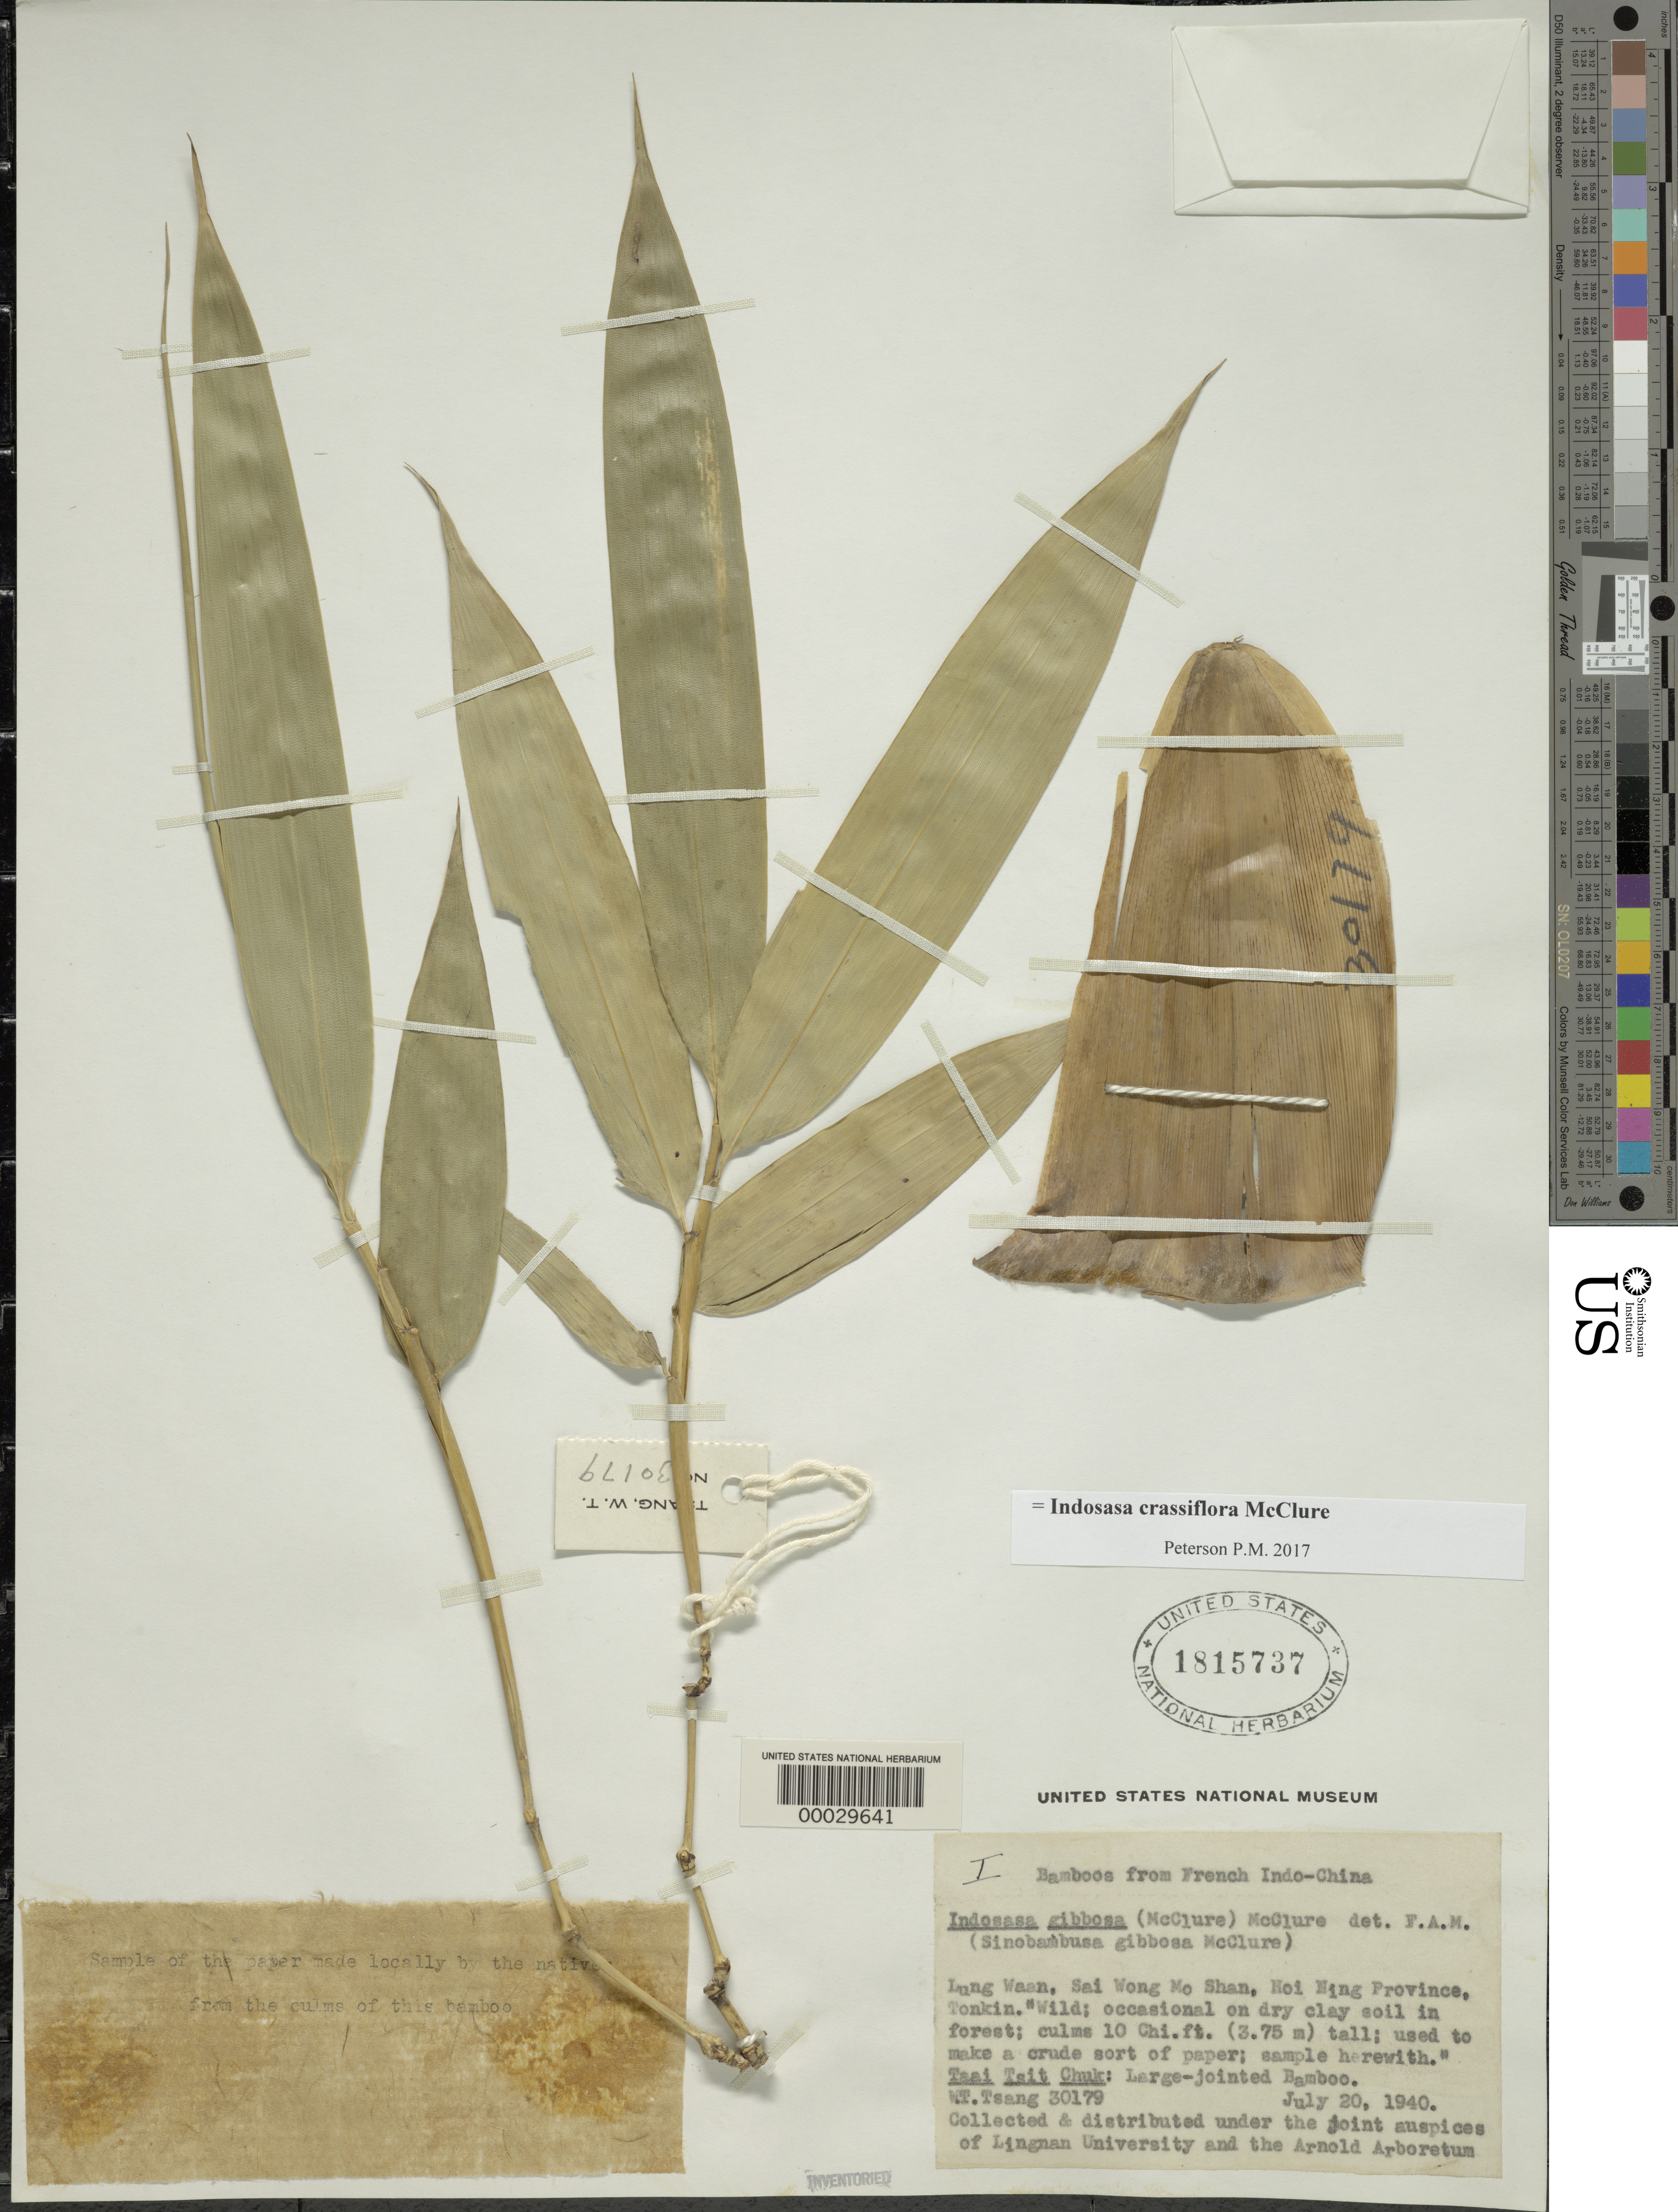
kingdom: Plantae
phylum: Tracheophyta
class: Liliopsida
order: Poales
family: Poaceae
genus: Indosasa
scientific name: Indosasa crassiflora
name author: McClure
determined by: Poaceae Reorganization Project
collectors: W. T. Tsang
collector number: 30179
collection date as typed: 20 Jul 1940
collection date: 1940-07-20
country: Vietnam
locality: Tonkin, hoi ning prov, lung waan, sai wong mo shan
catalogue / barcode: US 1815737